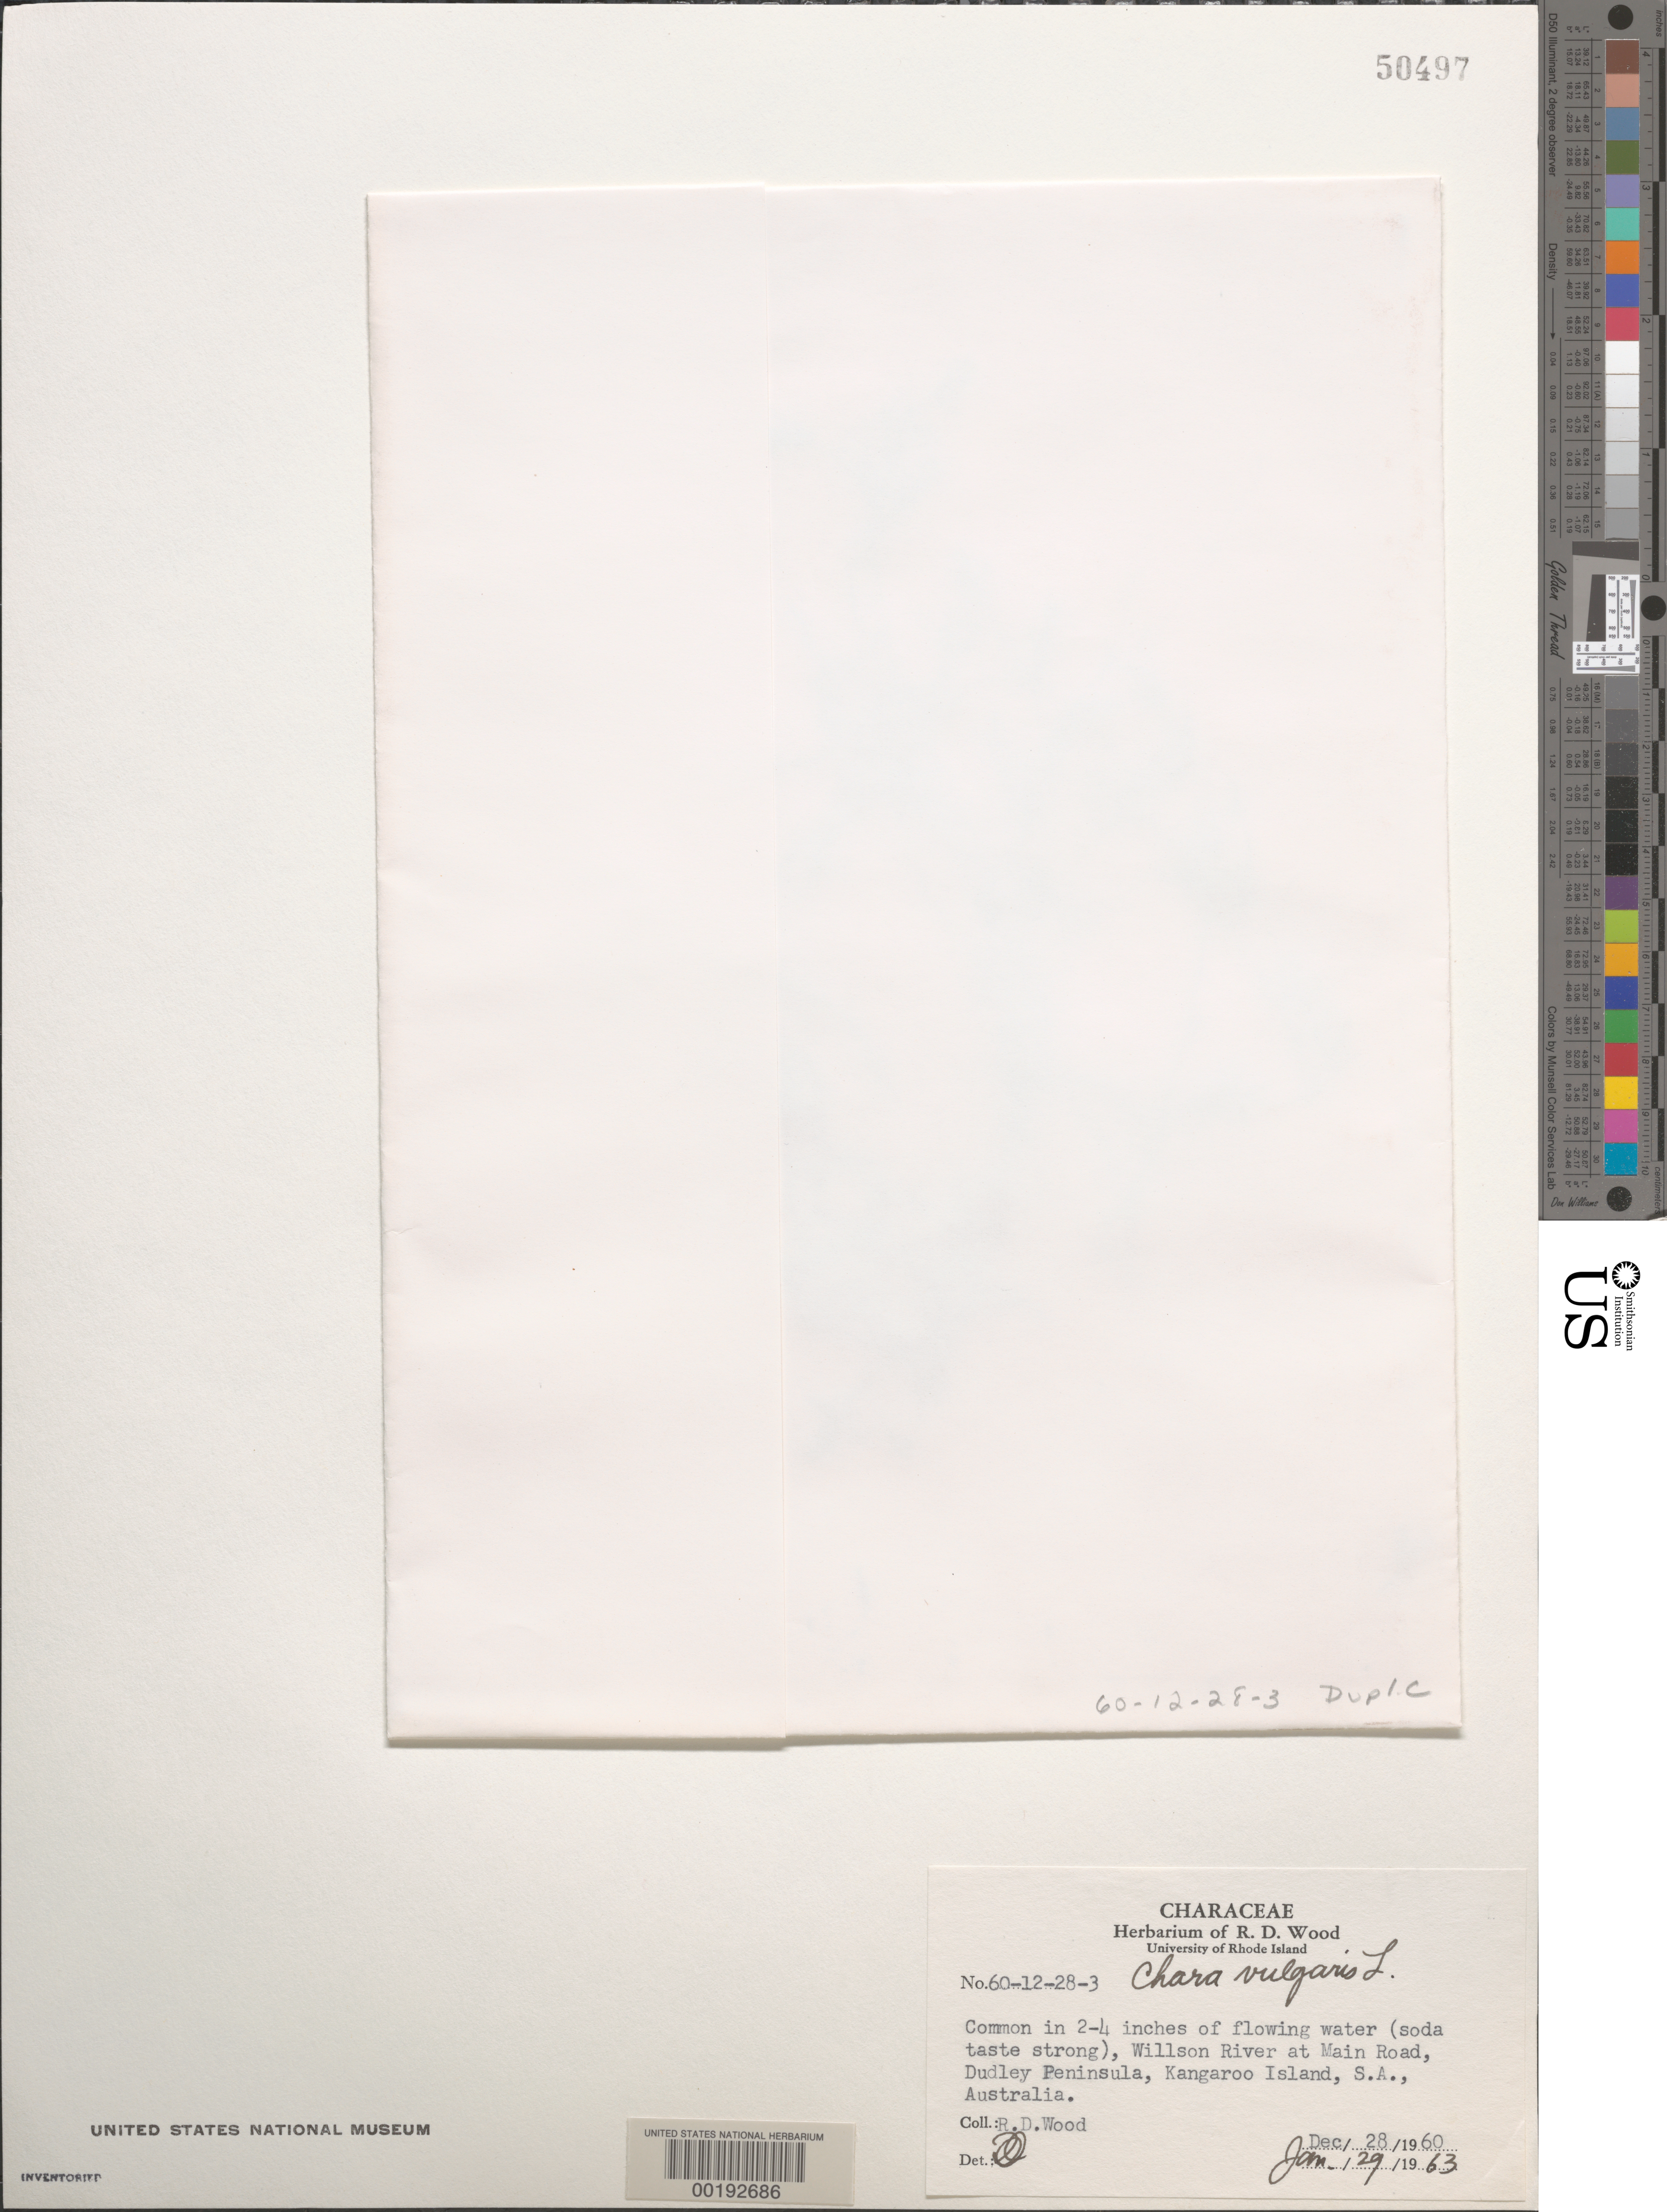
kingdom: Plantae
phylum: Charophyta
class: Charophyceae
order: Charales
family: Characeae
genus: Chara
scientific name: Chara vulgaris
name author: L.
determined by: Wood, R. D.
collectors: R. Wood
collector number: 60-12-28-3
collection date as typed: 28 Dec 1960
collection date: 1960-12-28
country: Australia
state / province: South Australia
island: Kangaroo Island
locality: Willson River at main road, Dudley Peninsula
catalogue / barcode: US 50497